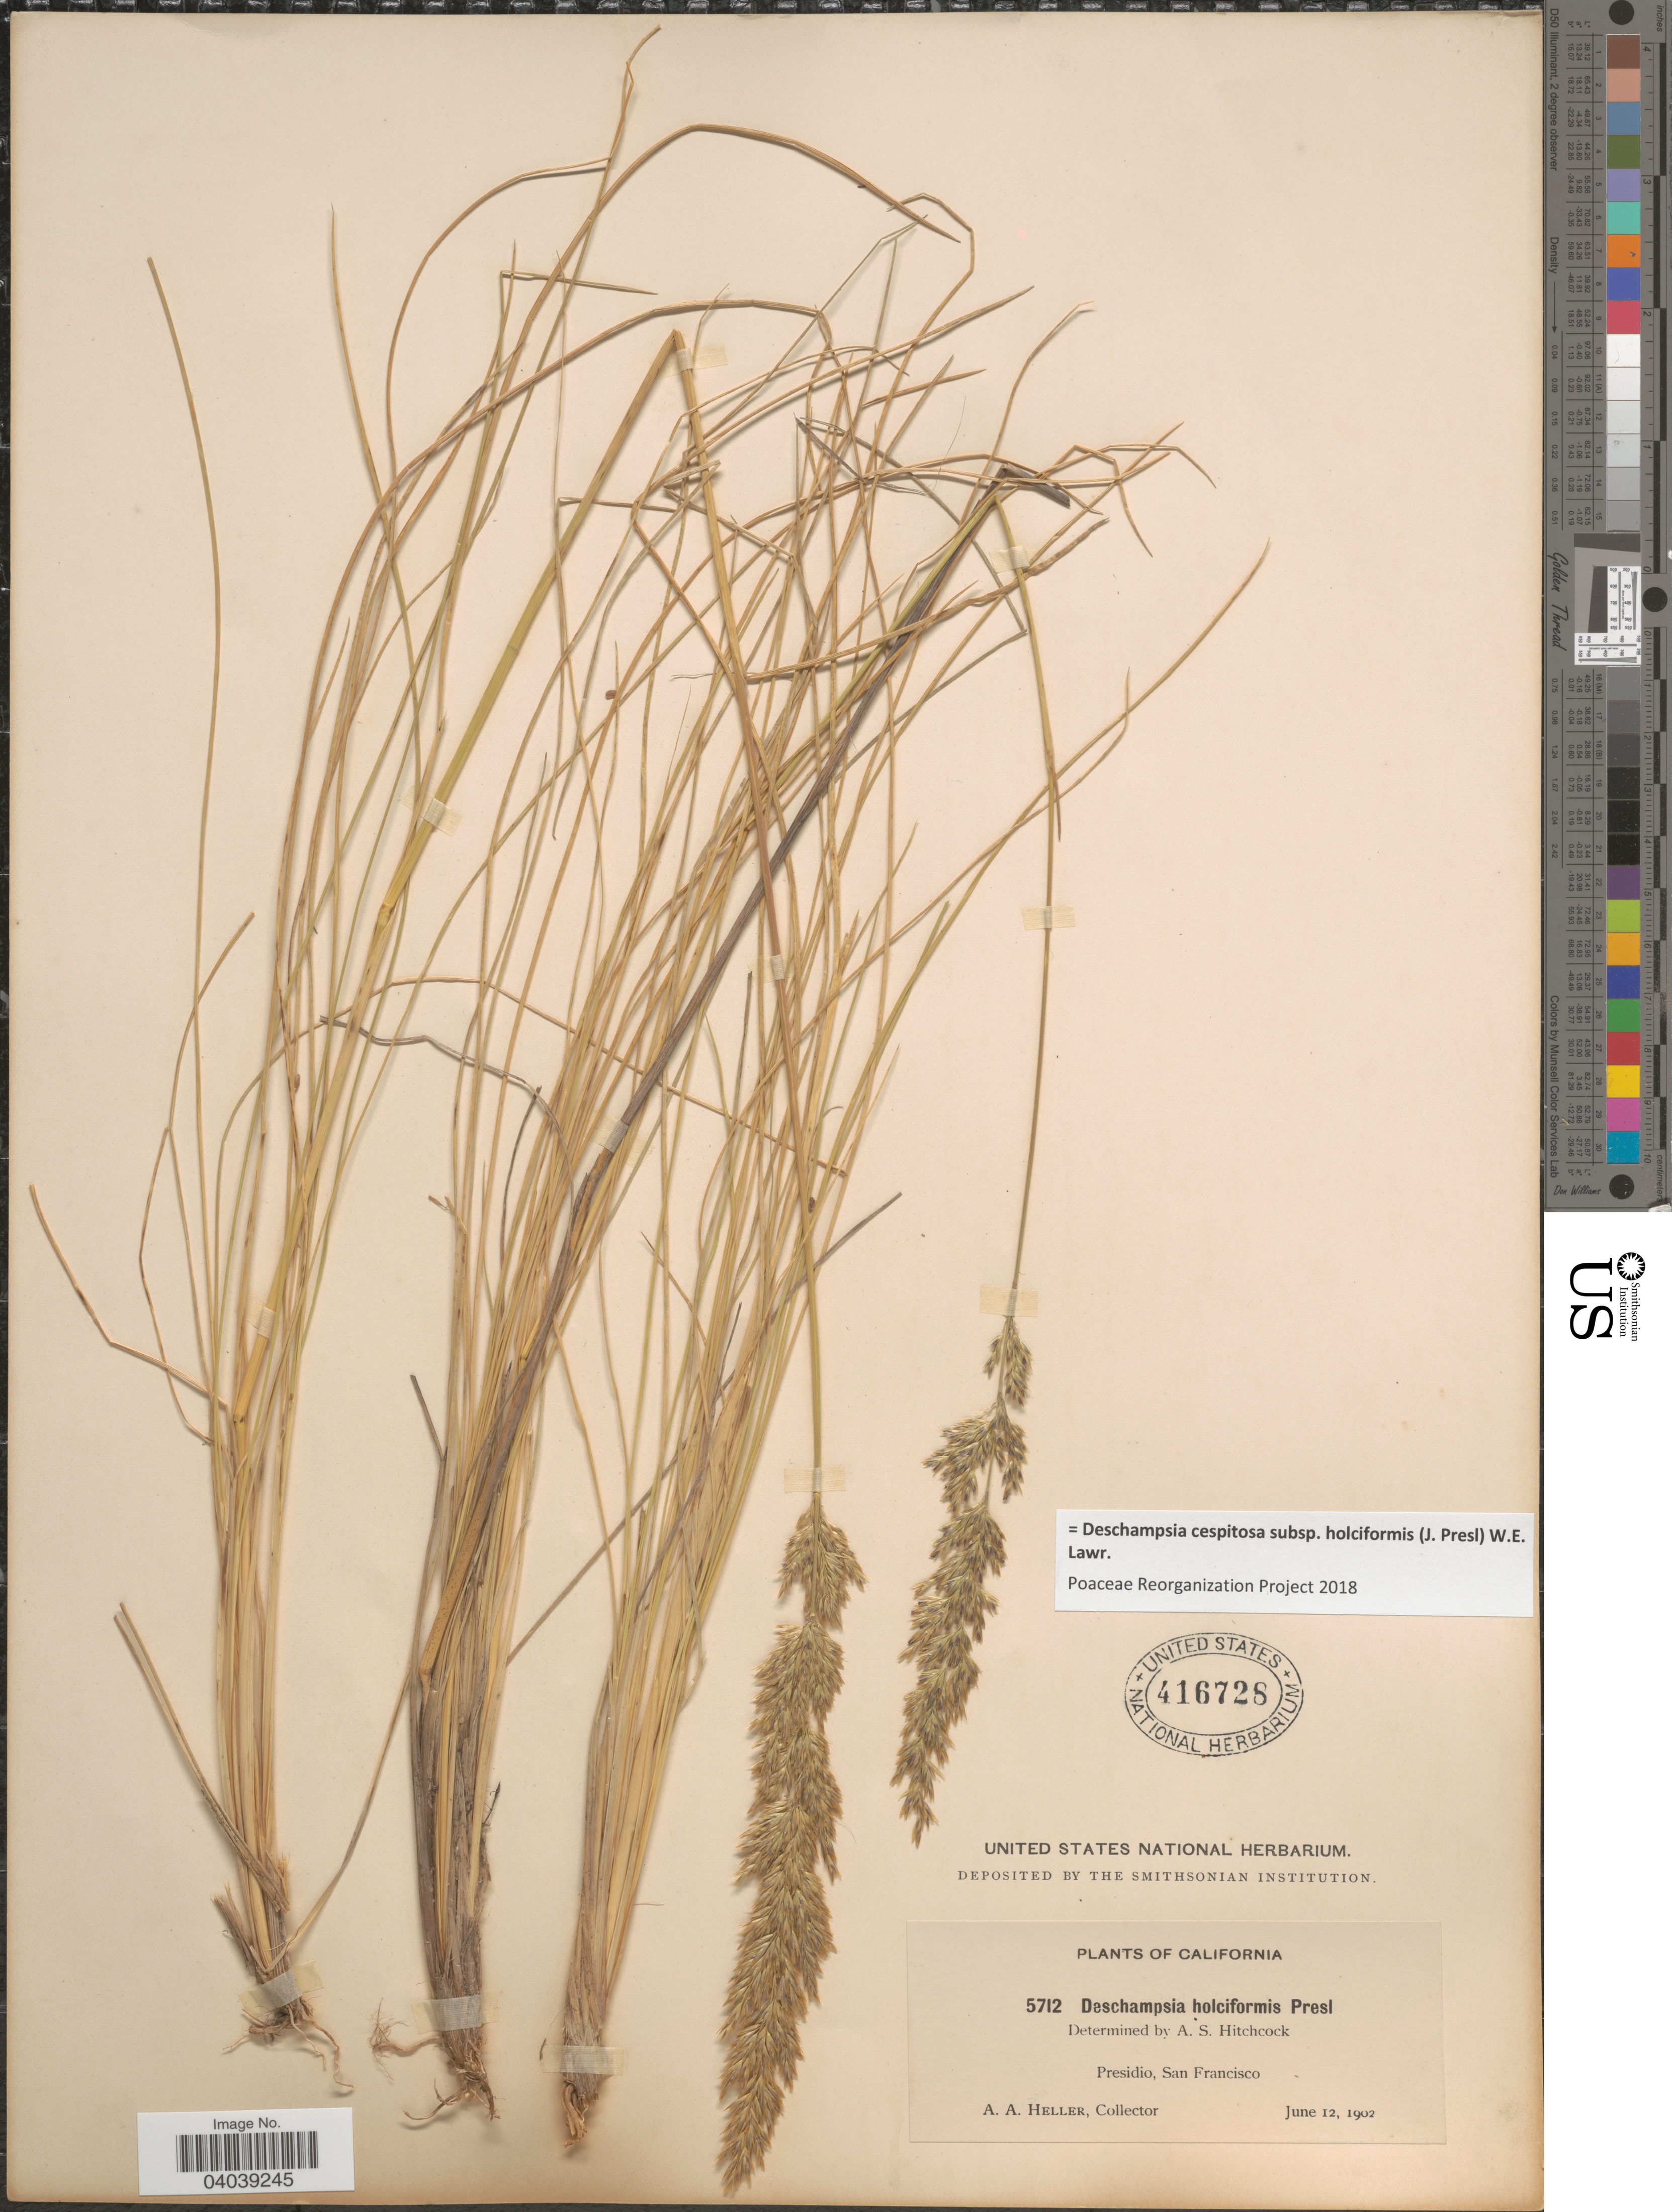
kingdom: Plantae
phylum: Tracheophyta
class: Liliopsida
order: Poales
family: Poaceae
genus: Deschampsia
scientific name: Deschampsia cespitosa subsp. holciformis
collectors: A. A. Heller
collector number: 5712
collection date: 1902-06-12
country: United States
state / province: California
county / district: San Francisco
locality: Presidio, San Francisco.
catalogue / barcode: US 416728